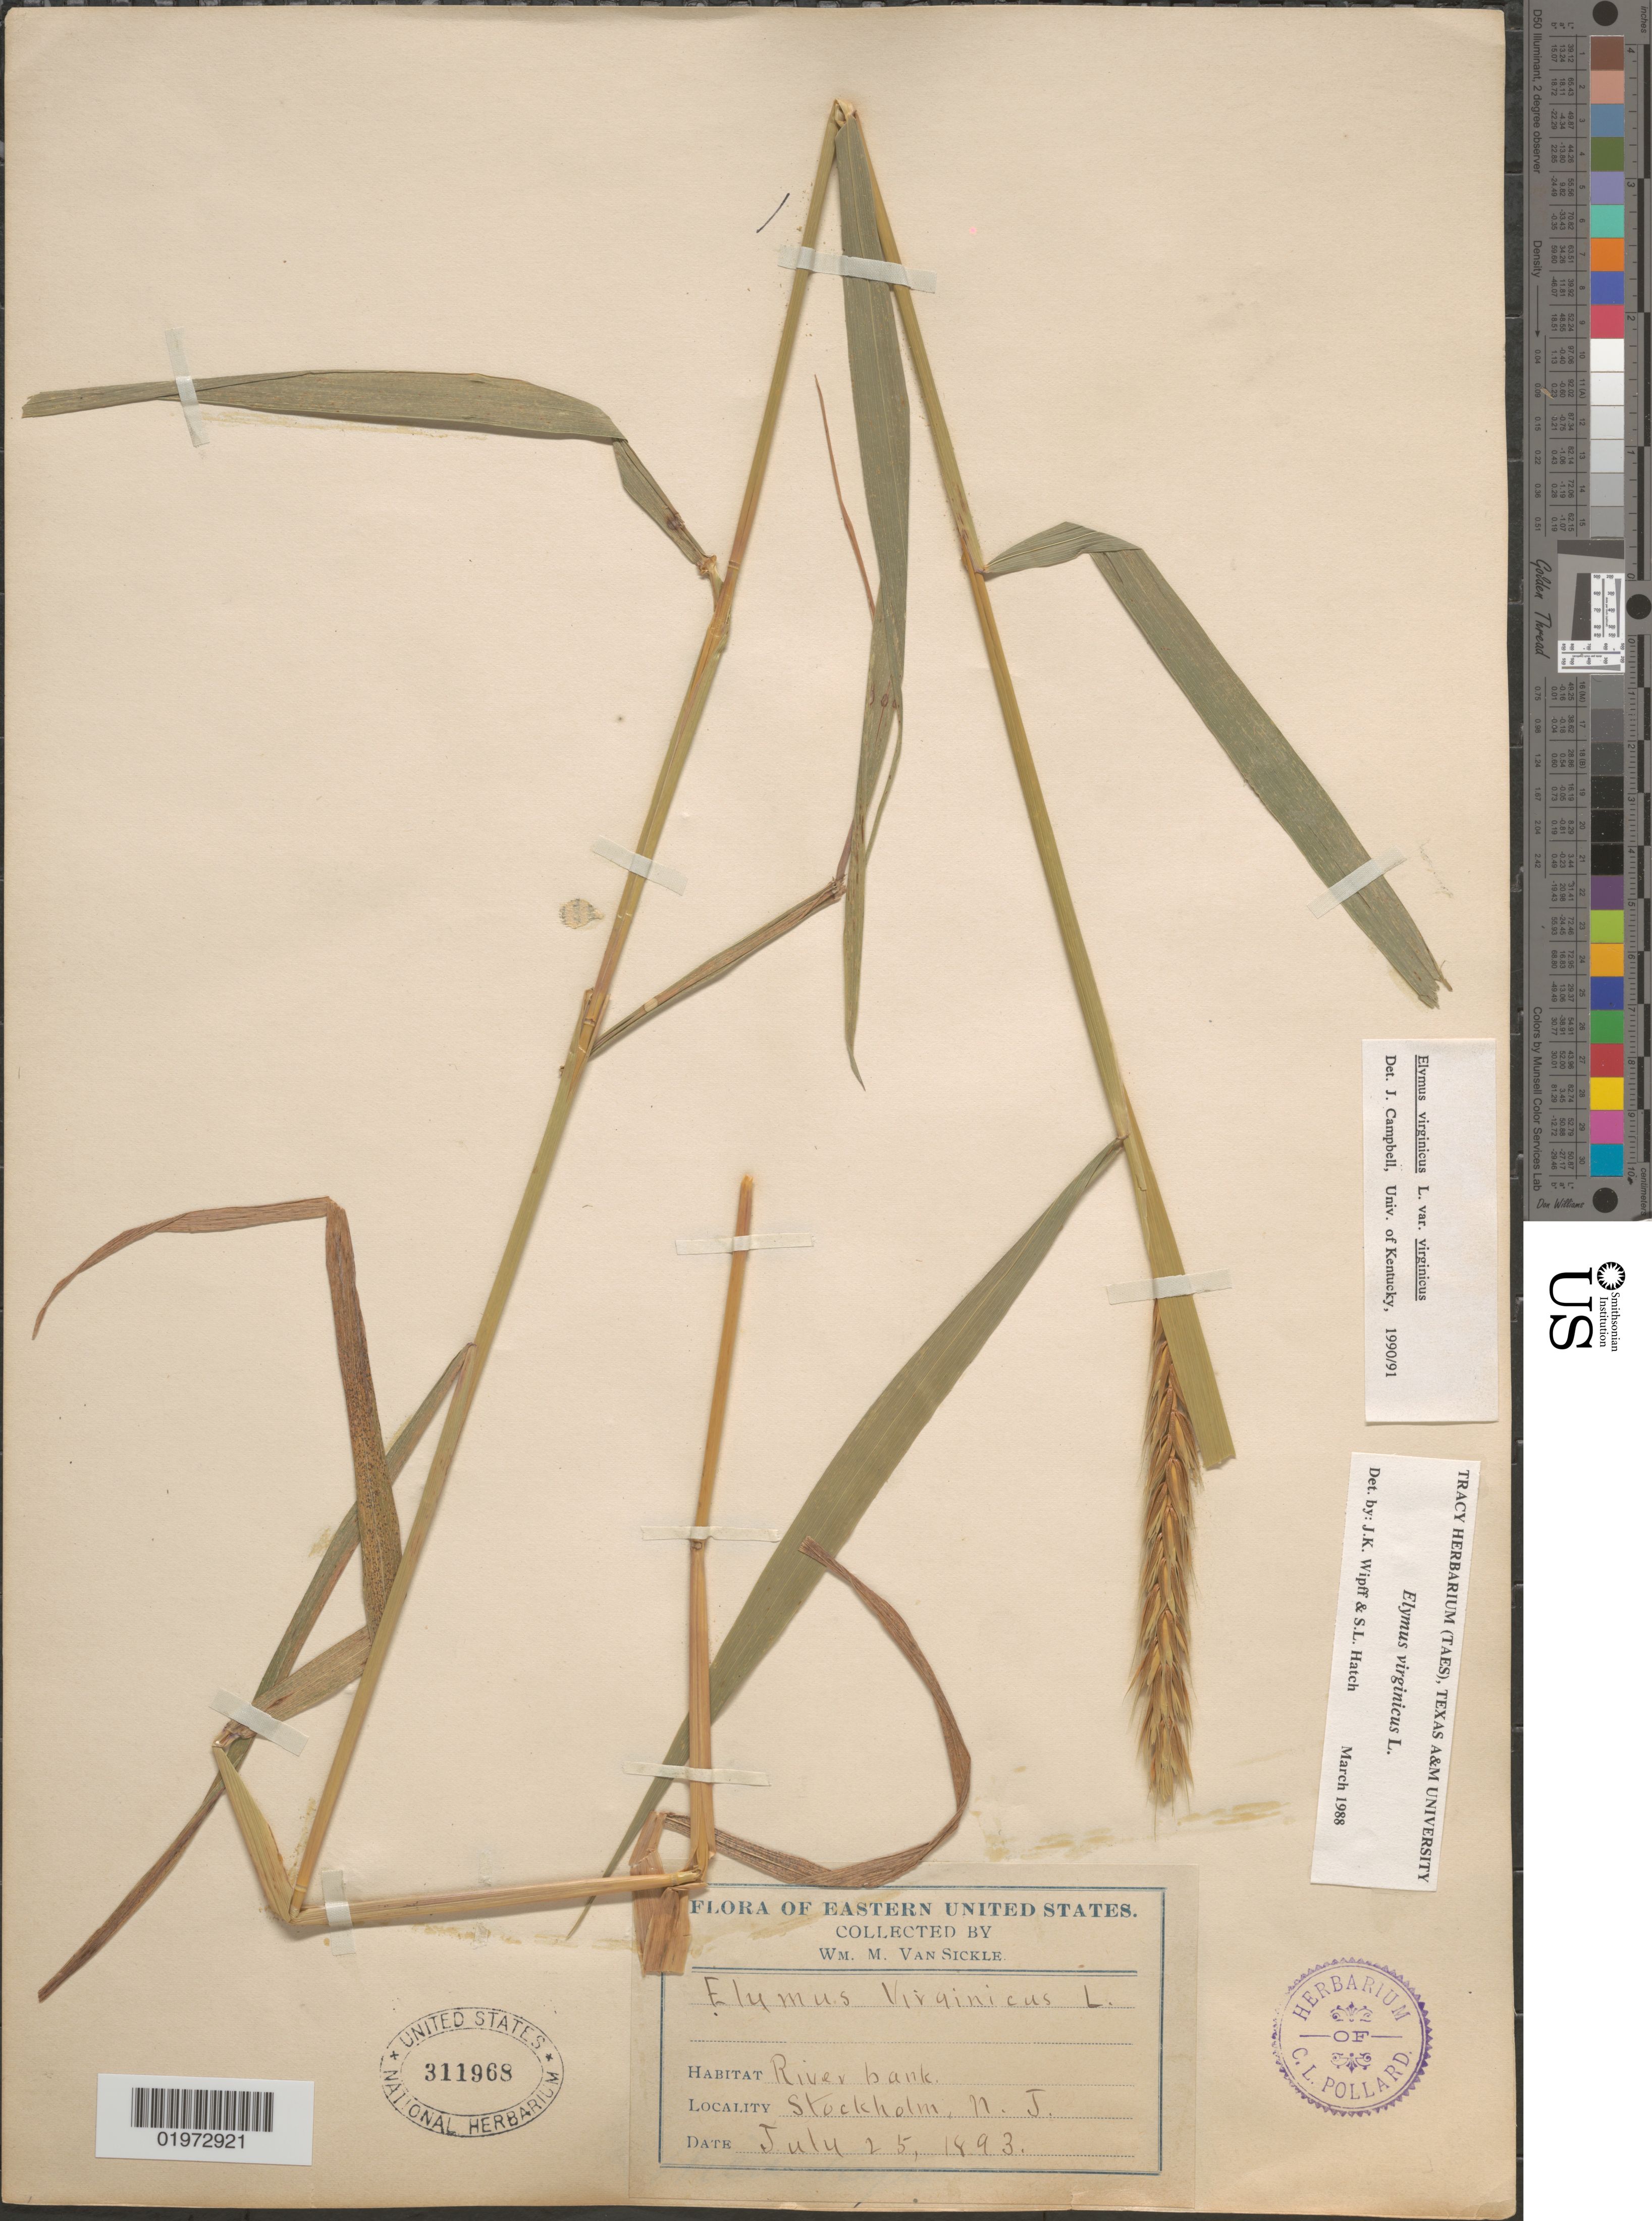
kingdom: Plantae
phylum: Tracheophyta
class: Liliopsida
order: Poales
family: Poaceae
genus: Elymus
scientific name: Elymus virginicus var. halophilus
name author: L.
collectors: W. M. Van Sickle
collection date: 1893-07-25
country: United States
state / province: New Jersey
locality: Eastern United States. Stockholm.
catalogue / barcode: US 311968